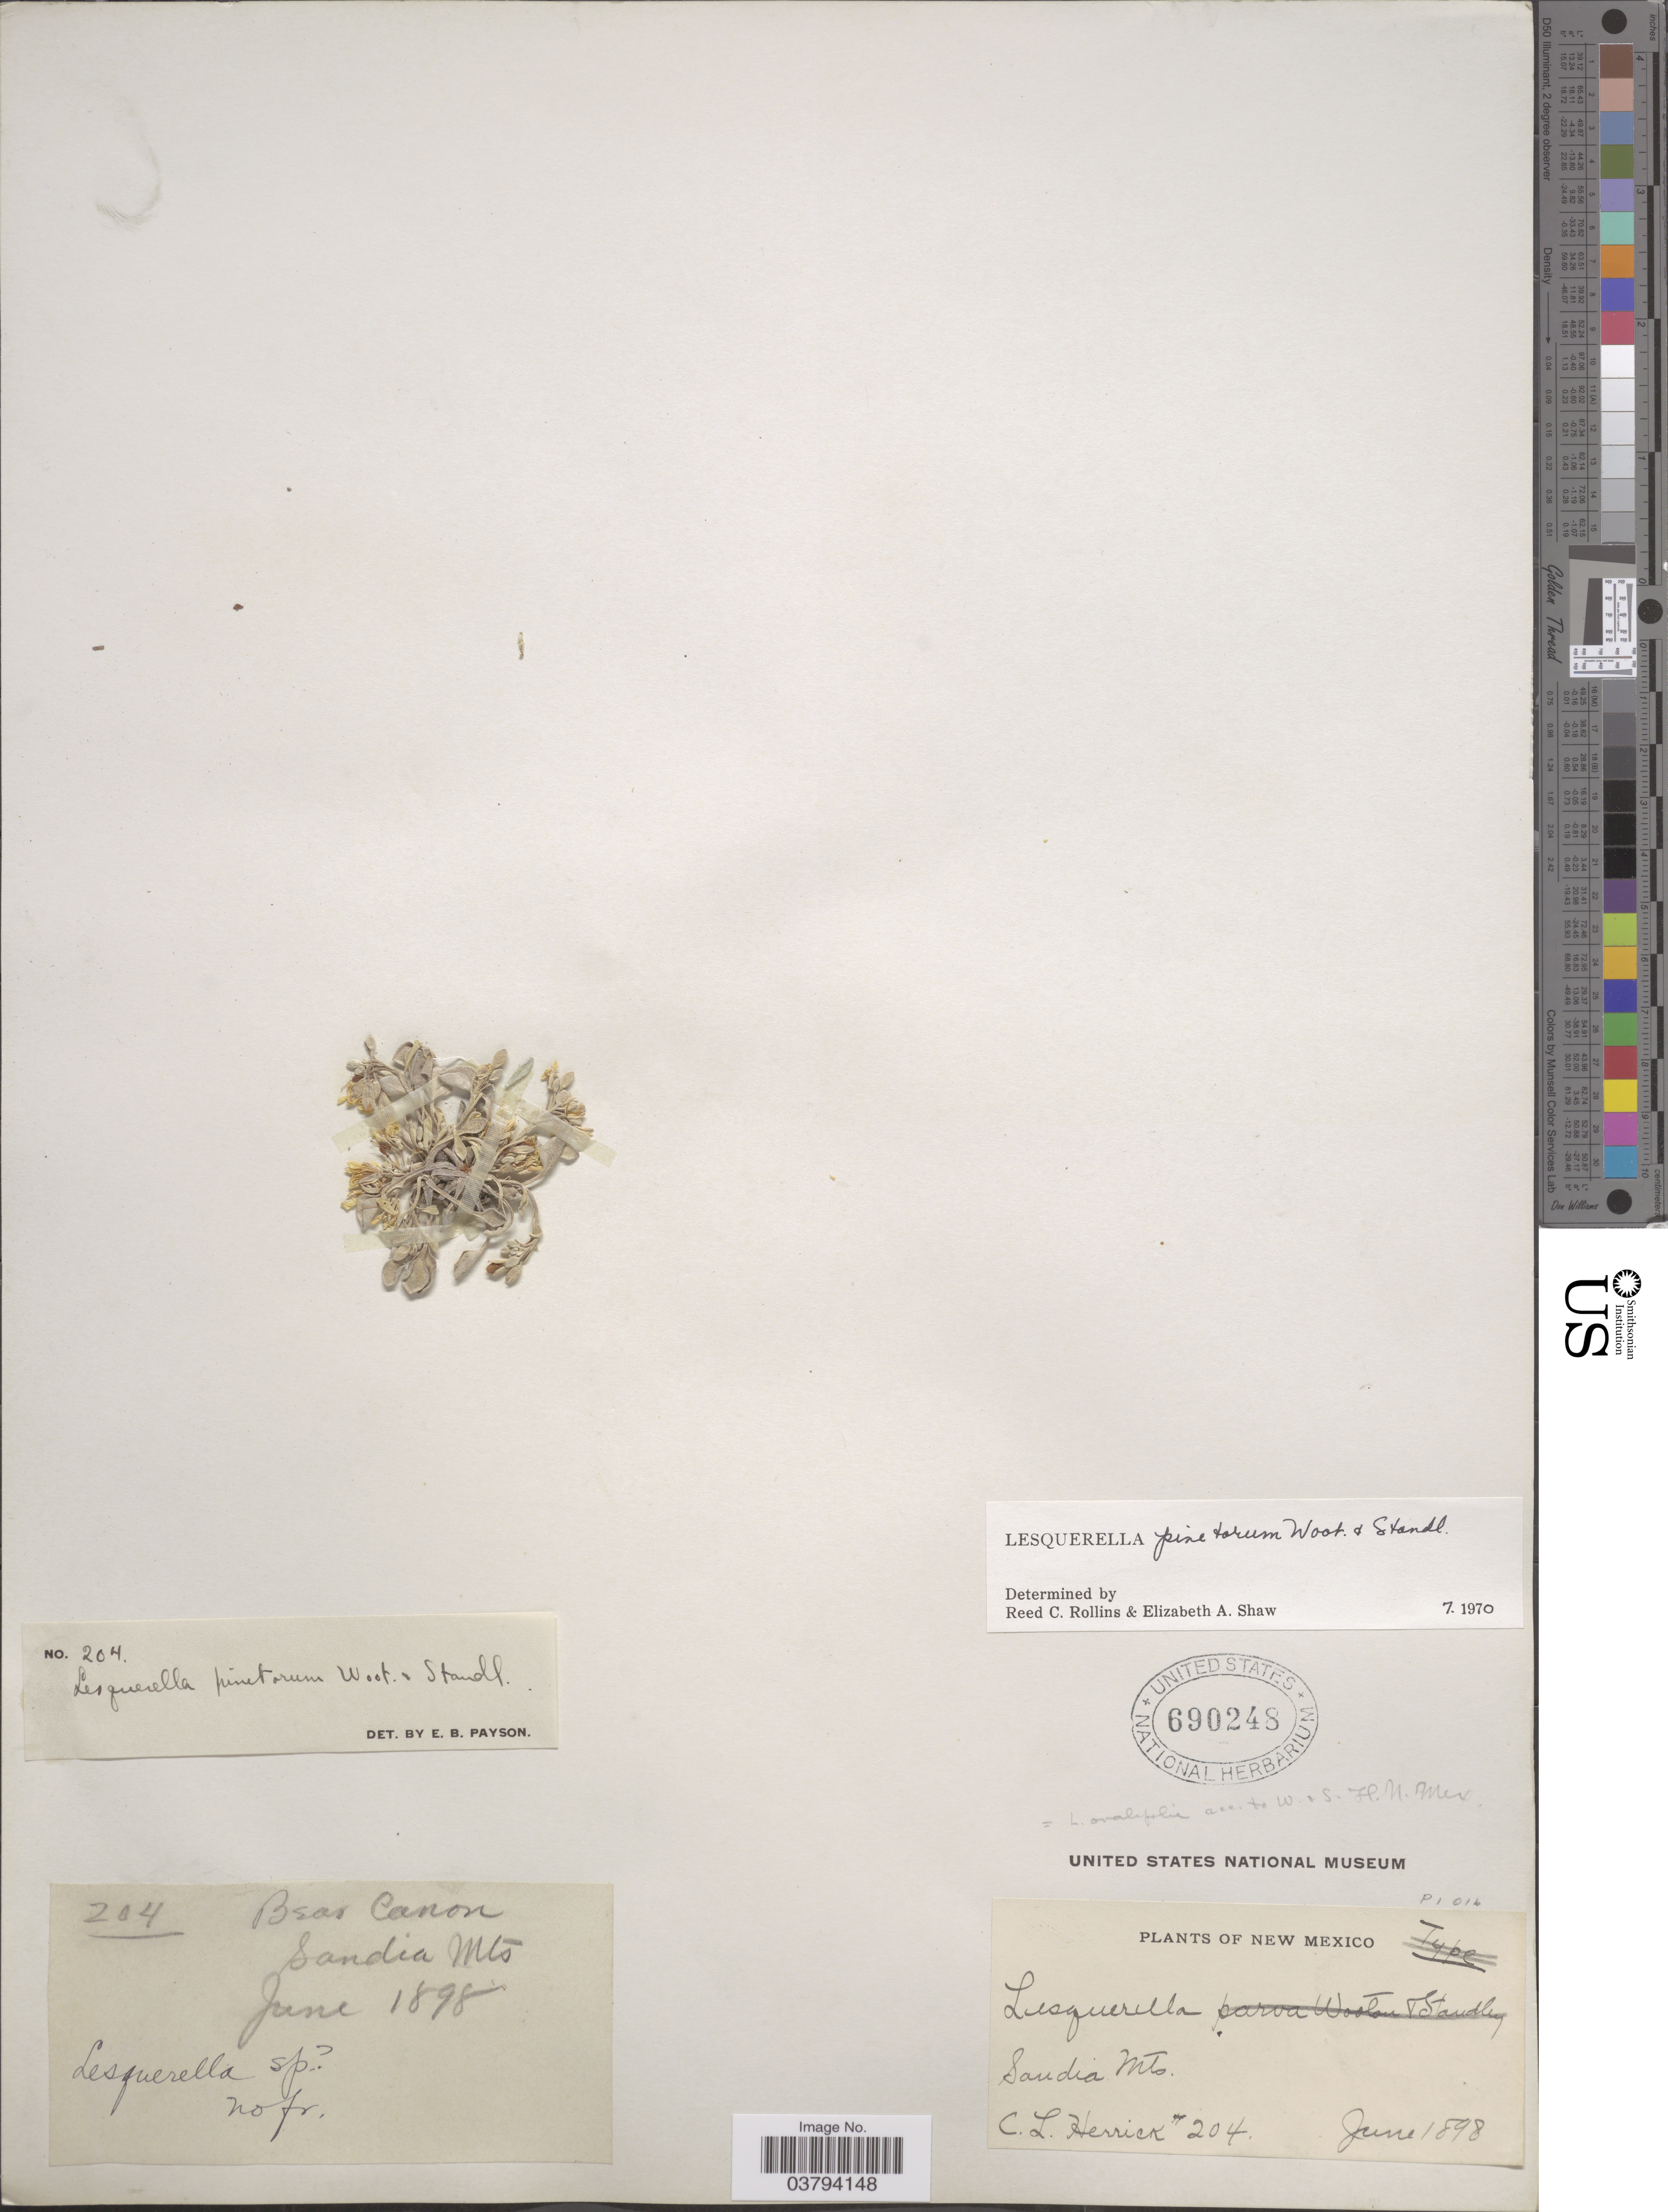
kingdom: Plantae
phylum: Tracheophyta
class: Magnoliopsida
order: Brassicales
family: Brassicaceae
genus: Lesquerella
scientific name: Lesquerella pinetorum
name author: Wooton & Standl.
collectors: C. Herrick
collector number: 204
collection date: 1898-06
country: United States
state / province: New Mexico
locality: Bear Canon. Sandia Mts.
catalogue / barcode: US 690248